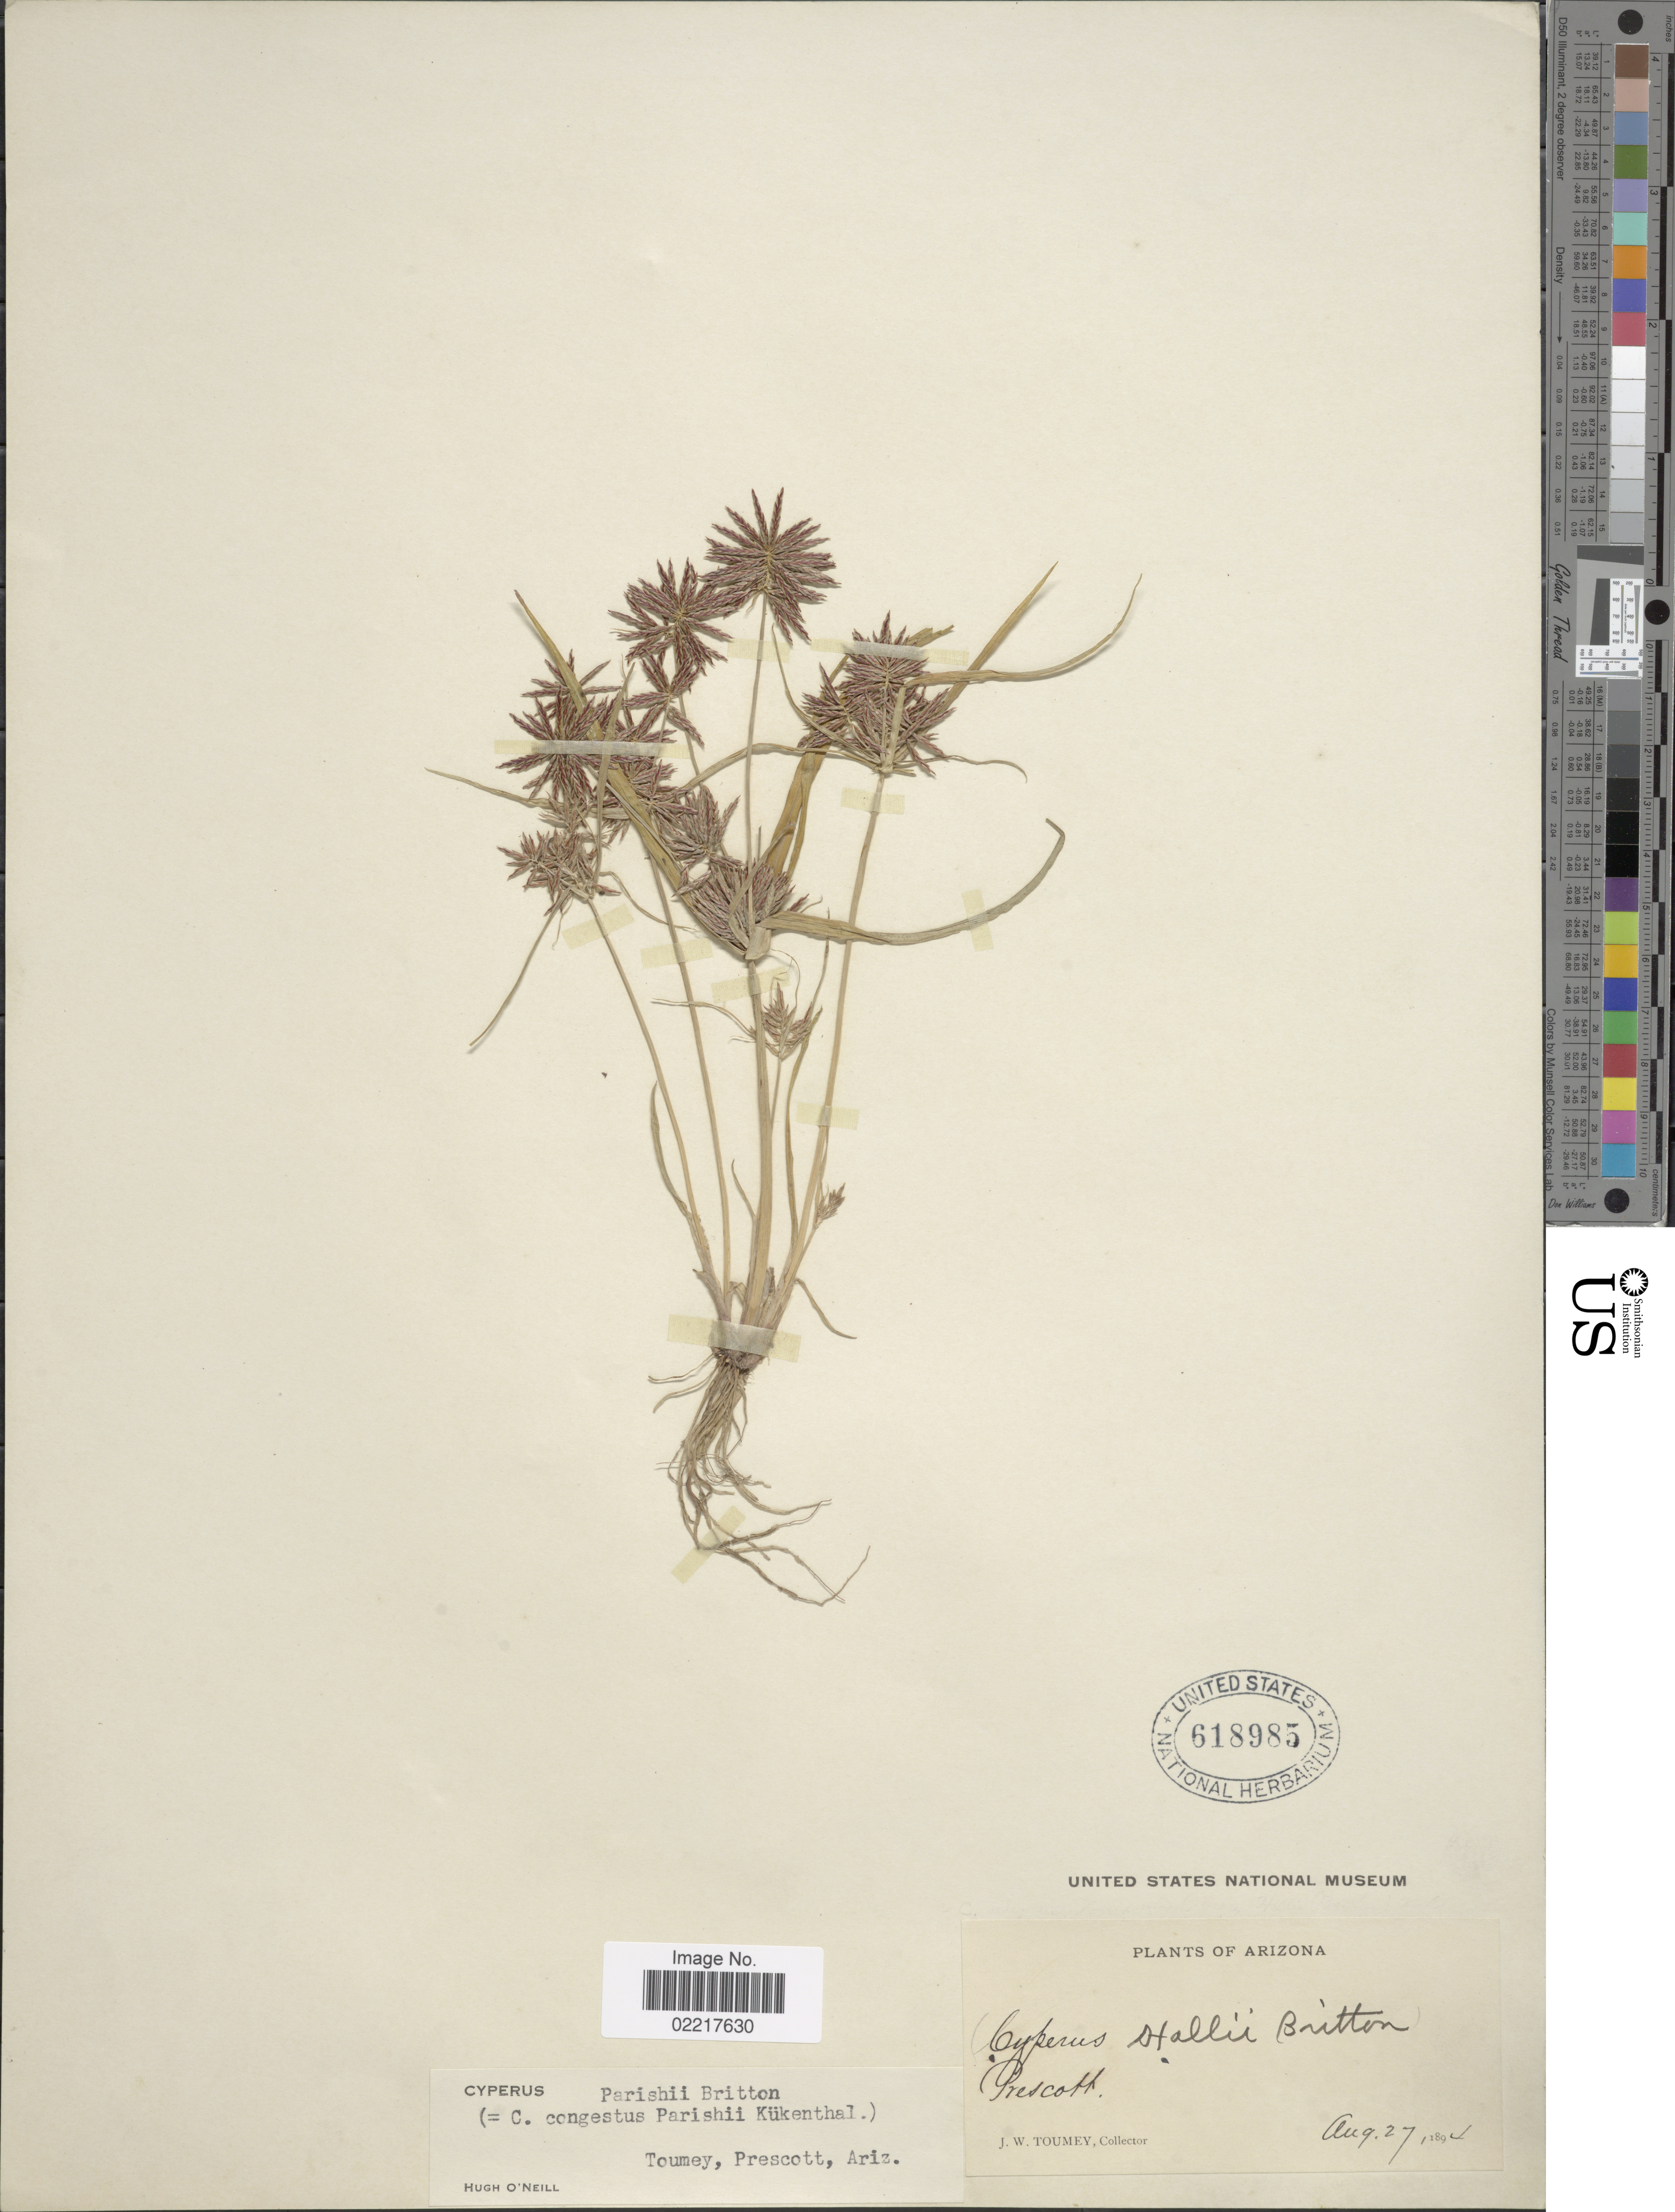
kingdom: Plantae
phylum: Tracheophyta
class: Liliopsida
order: Poales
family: Cyperaceae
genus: Cyperus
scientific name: Cyperus parishii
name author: Britton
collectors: J. W. Toumey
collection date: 1894-08-27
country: United States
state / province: Arizona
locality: Prescott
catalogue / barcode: US 618985